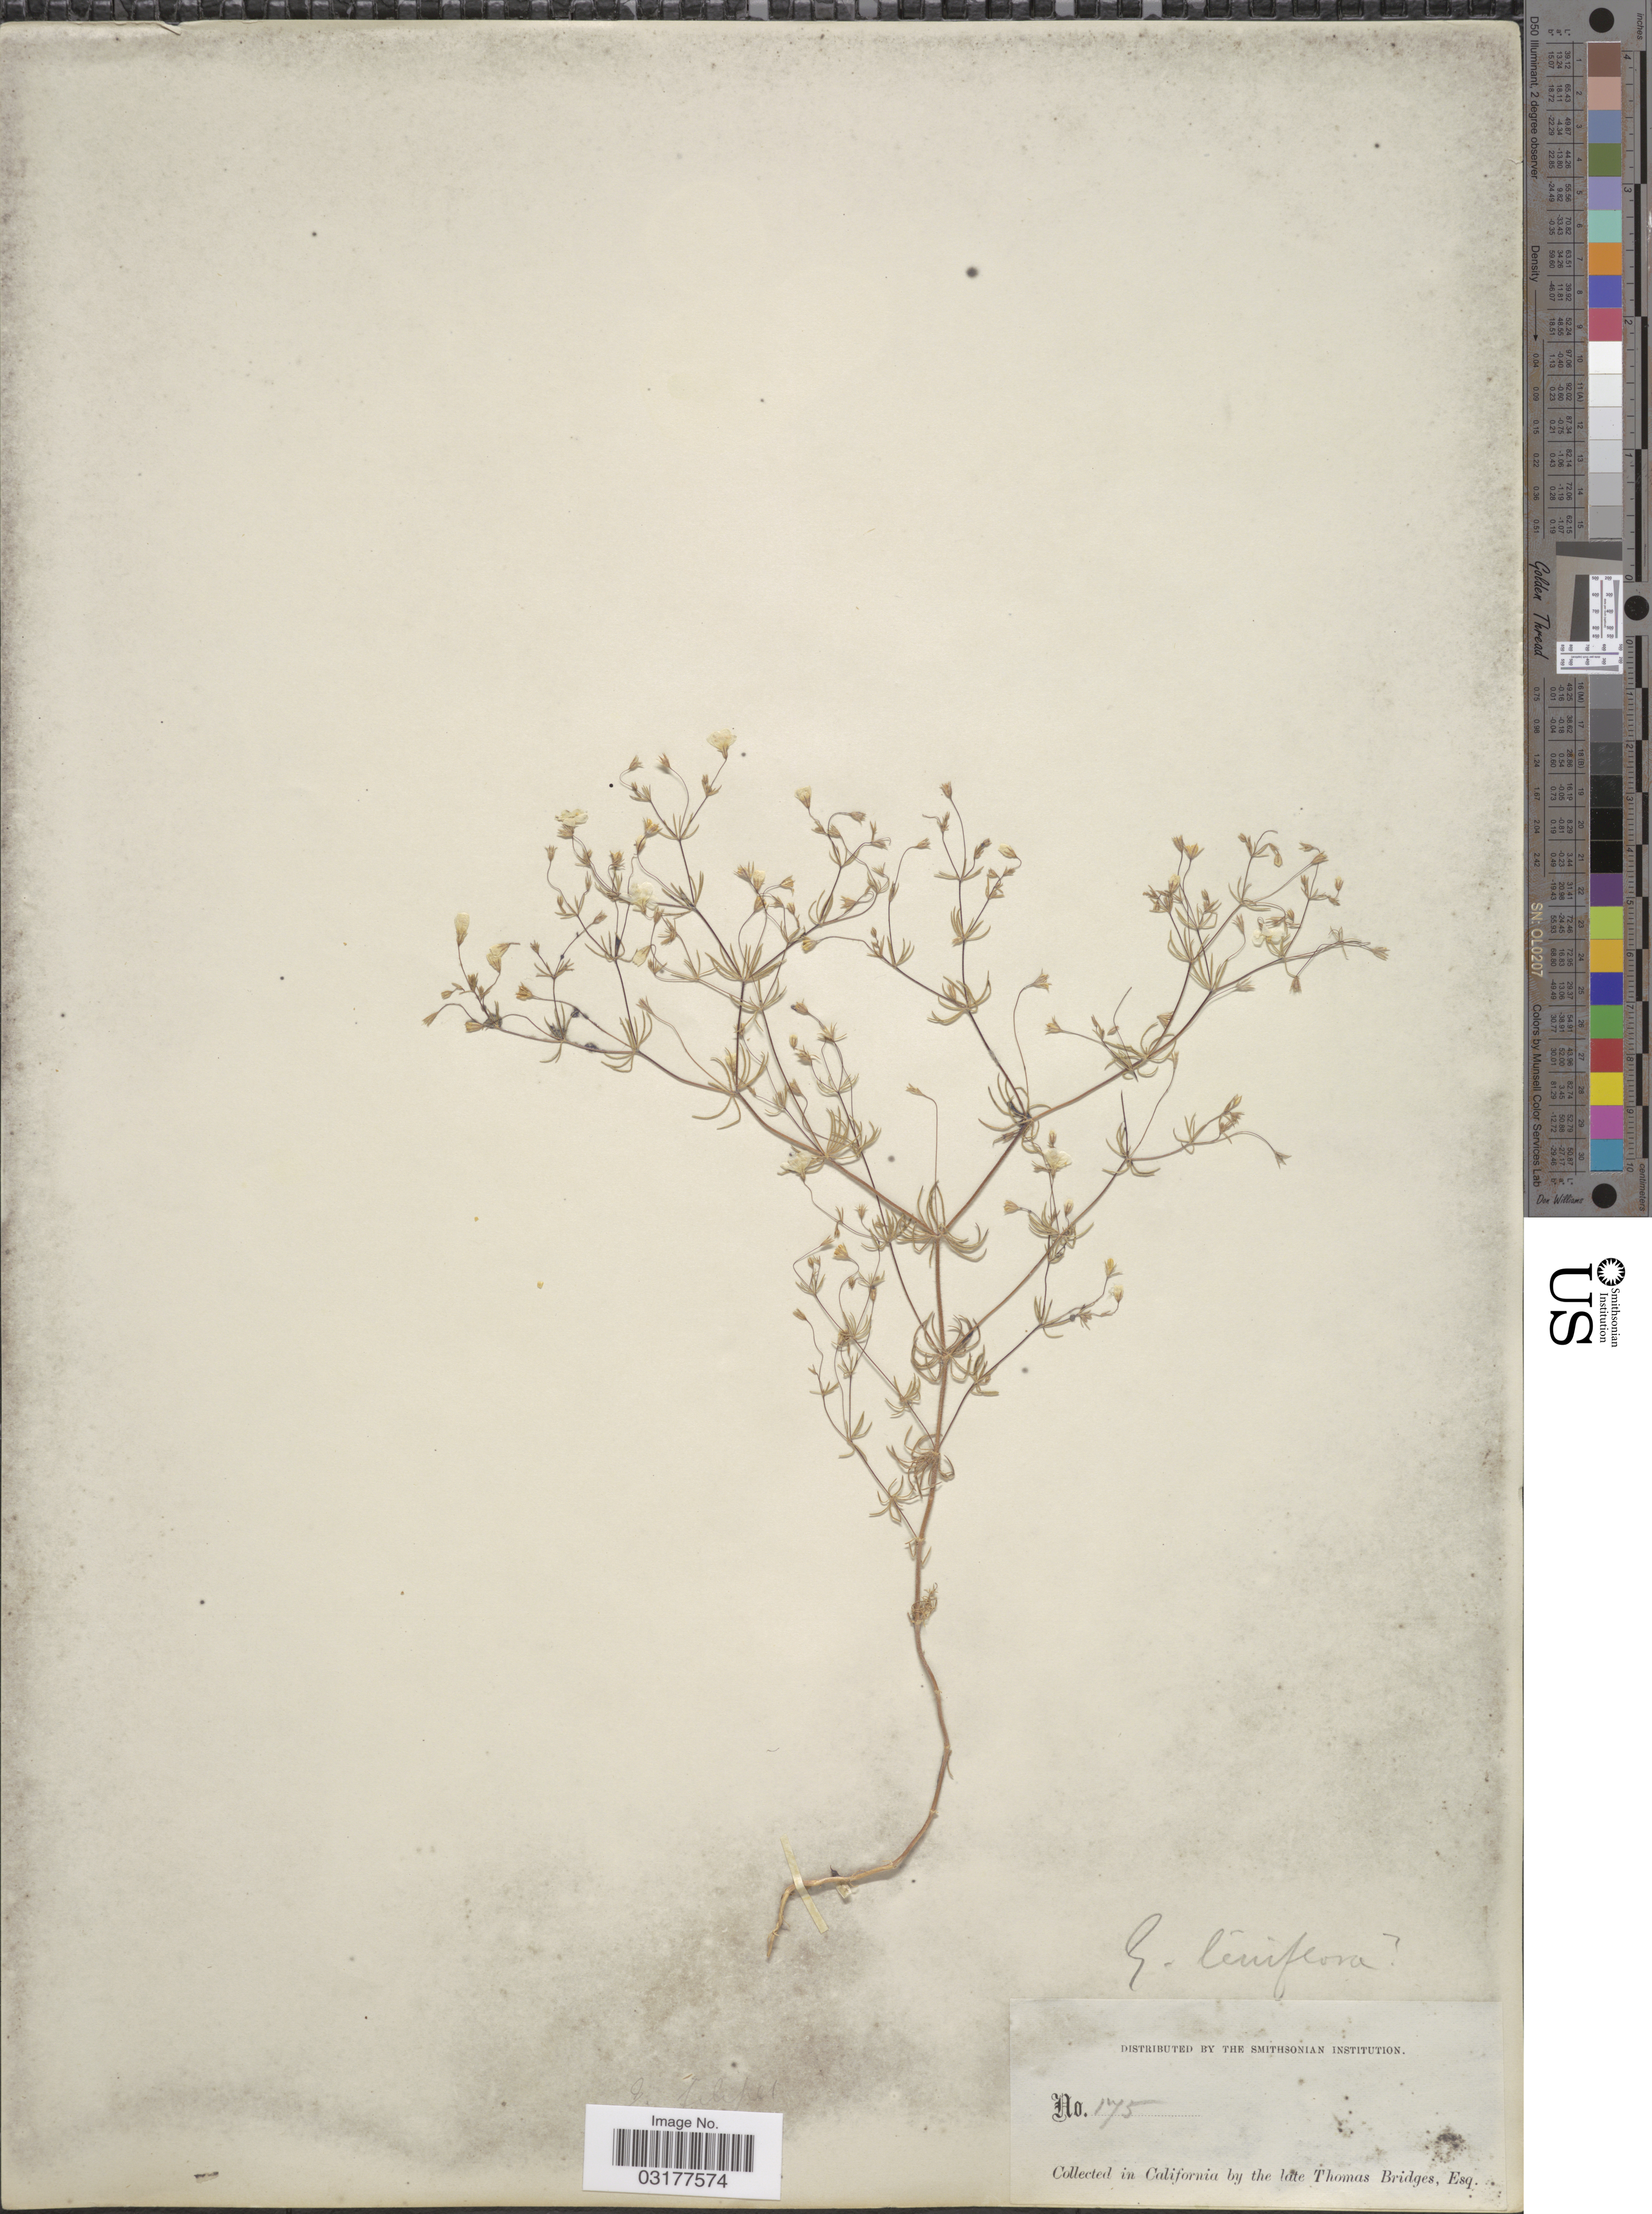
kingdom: Plantae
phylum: Tracheophyta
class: Magnoliopsida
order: Ericales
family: Polemoniaceae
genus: Leptosiphon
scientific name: Leptosiphon filipes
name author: (Benth.) J.M. Porter & L.A. Johnson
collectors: T. Bridges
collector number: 175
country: United States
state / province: California